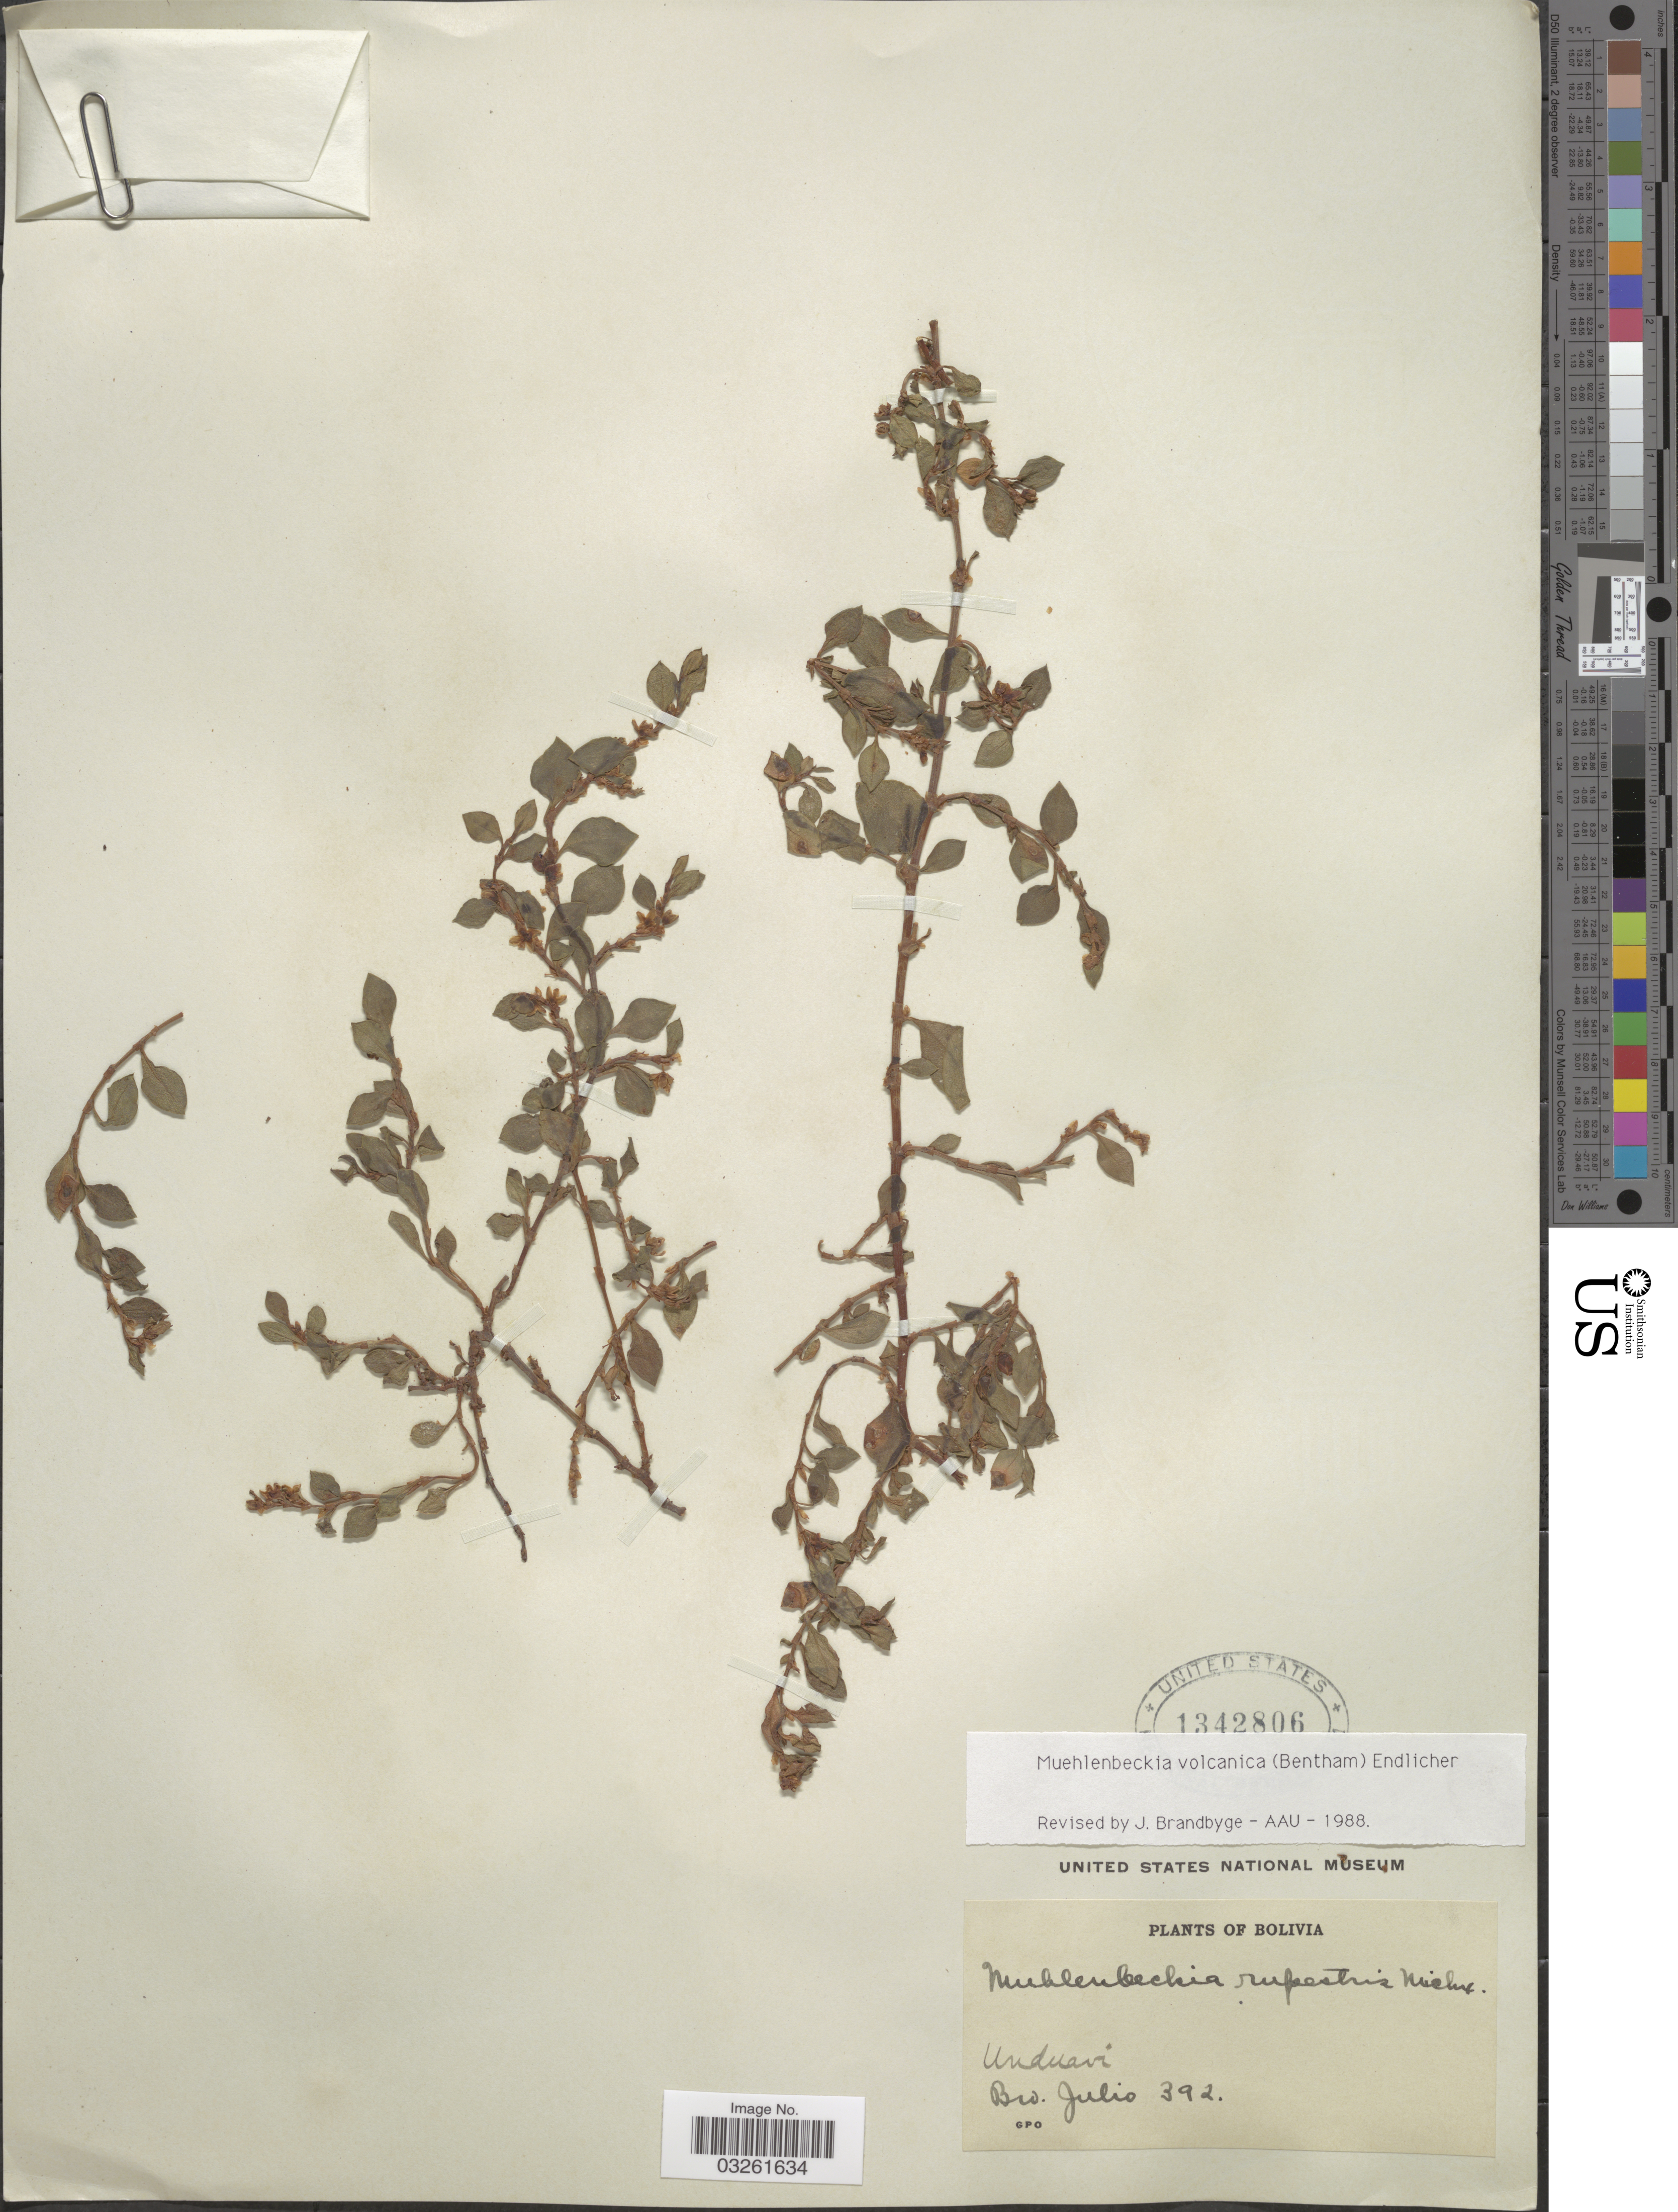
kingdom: Plantae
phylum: Tracheophyta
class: Magnoliopsida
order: Caryophyllales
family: Polygonaceae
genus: Muehlenbeckia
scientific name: Muehlenbeckia volcanica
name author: (Benth.) Endl.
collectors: Bro. Julio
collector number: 392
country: Bolivia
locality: Unduavi.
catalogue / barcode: US 1342806